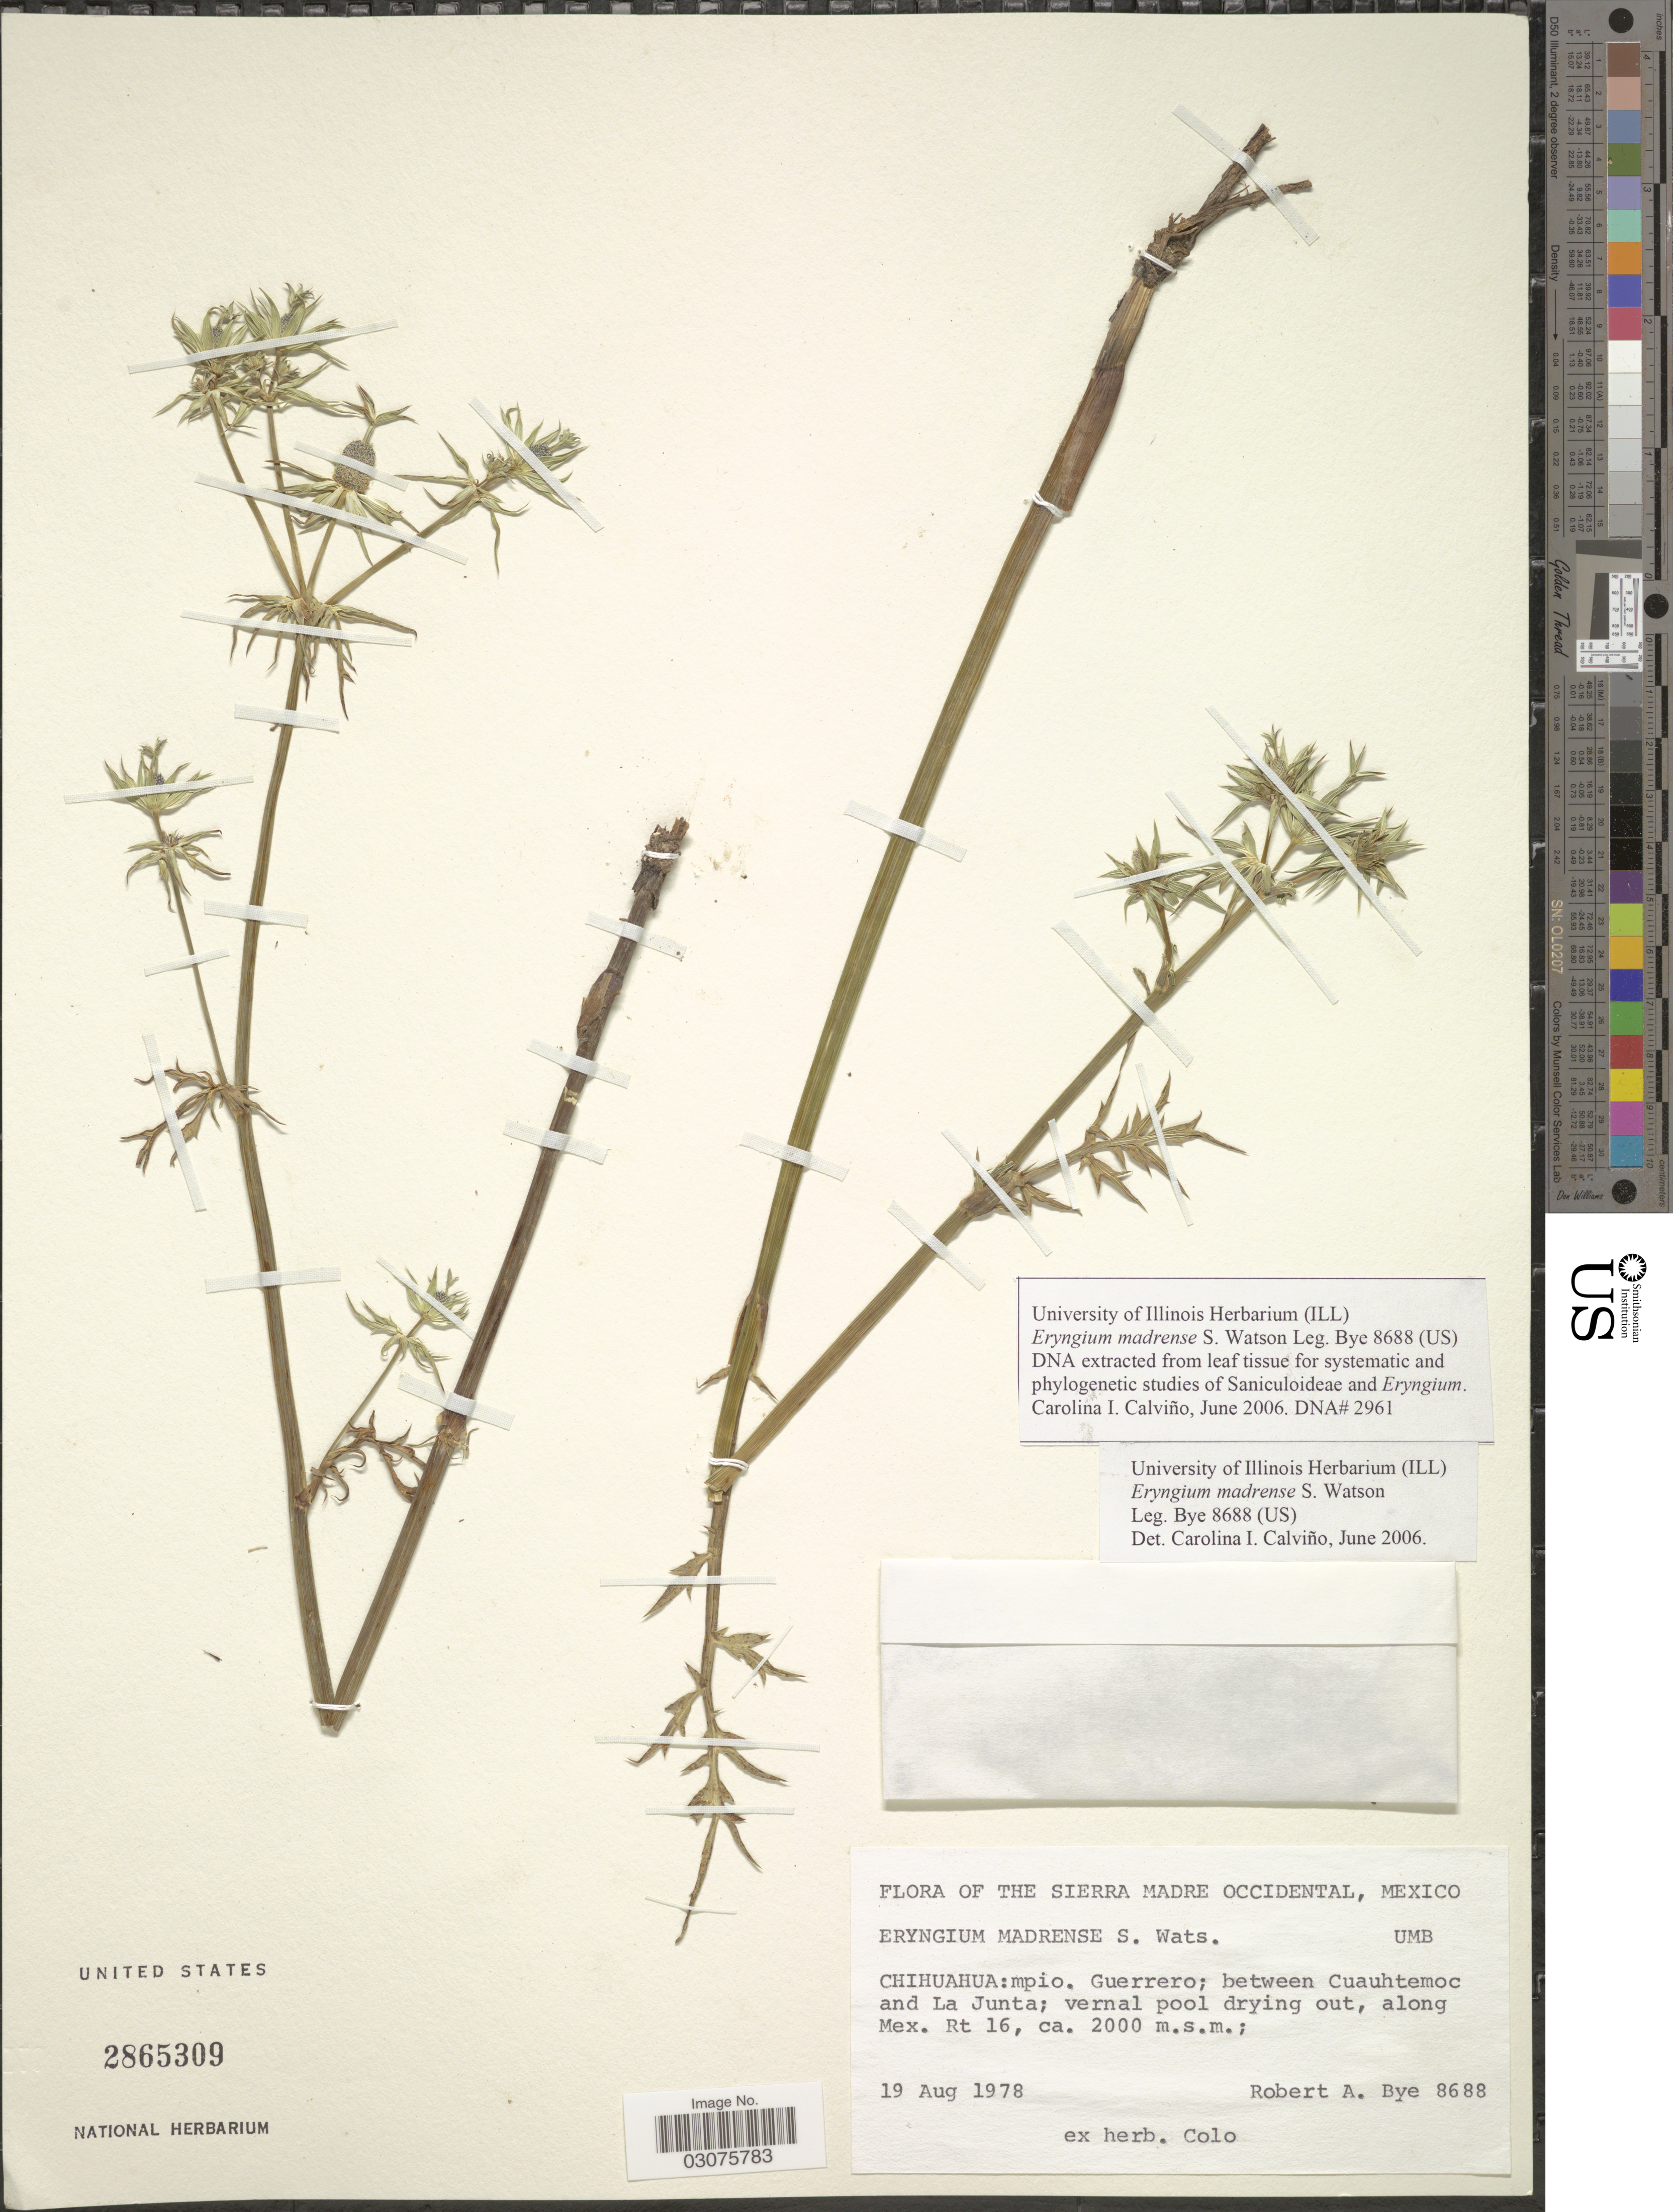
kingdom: Plantae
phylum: Tracheophyta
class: Magnoliopsida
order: Apiales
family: Apiaceae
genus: Eryngium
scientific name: Eryngium madrense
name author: S. Watson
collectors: R. A. Bye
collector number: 8688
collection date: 1978-08-19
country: Mexico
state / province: Chihuahua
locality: Mpio. Guerrero; between Cuauhtemoc and La Junta; vernal pool drying out, along Mex. Rt. 16.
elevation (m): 2000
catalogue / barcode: US 2865309